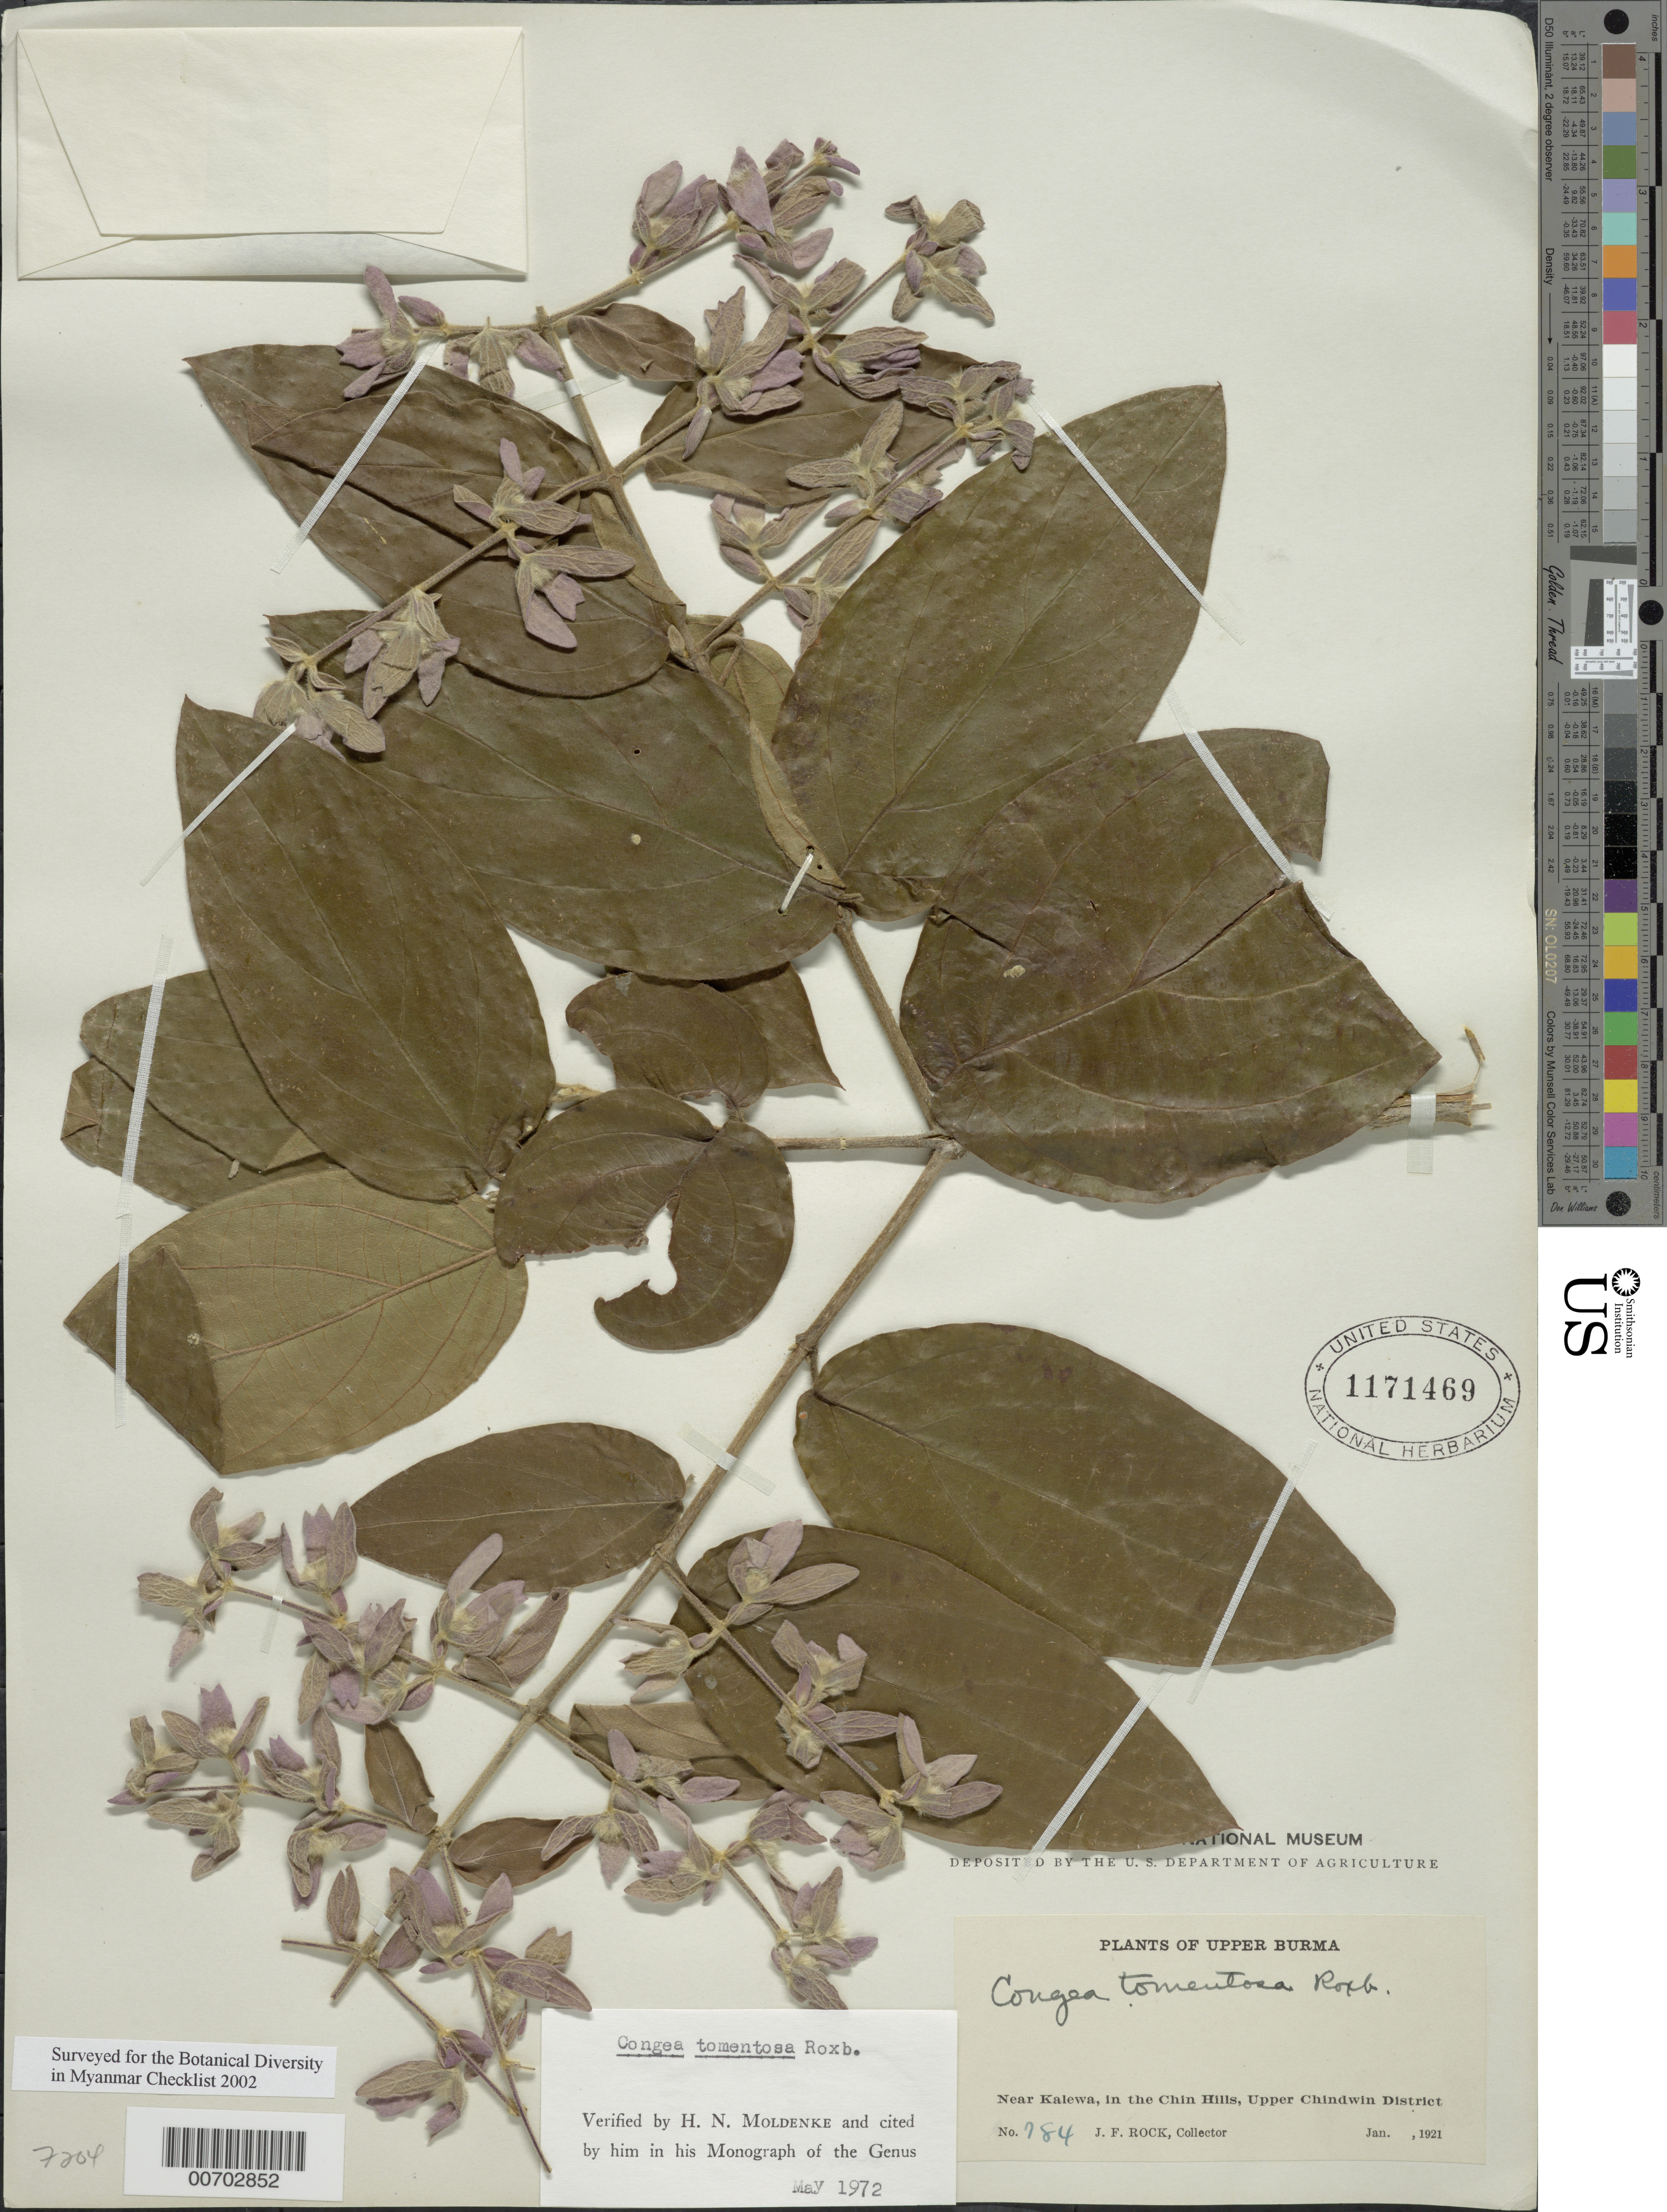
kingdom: Plantae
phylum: Tracheophyta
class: Magnoliopsida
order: Lamiales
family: Lamiaceae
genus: Congea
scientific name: Congea tomentosa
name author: Roxb.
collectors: J. F. Rock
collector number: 784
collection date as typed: Jan 1921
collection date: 1921-01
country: Myanmar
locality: Upper Chindwin Dist., near Kalewa, Chin Hills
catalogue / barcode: US 1171469